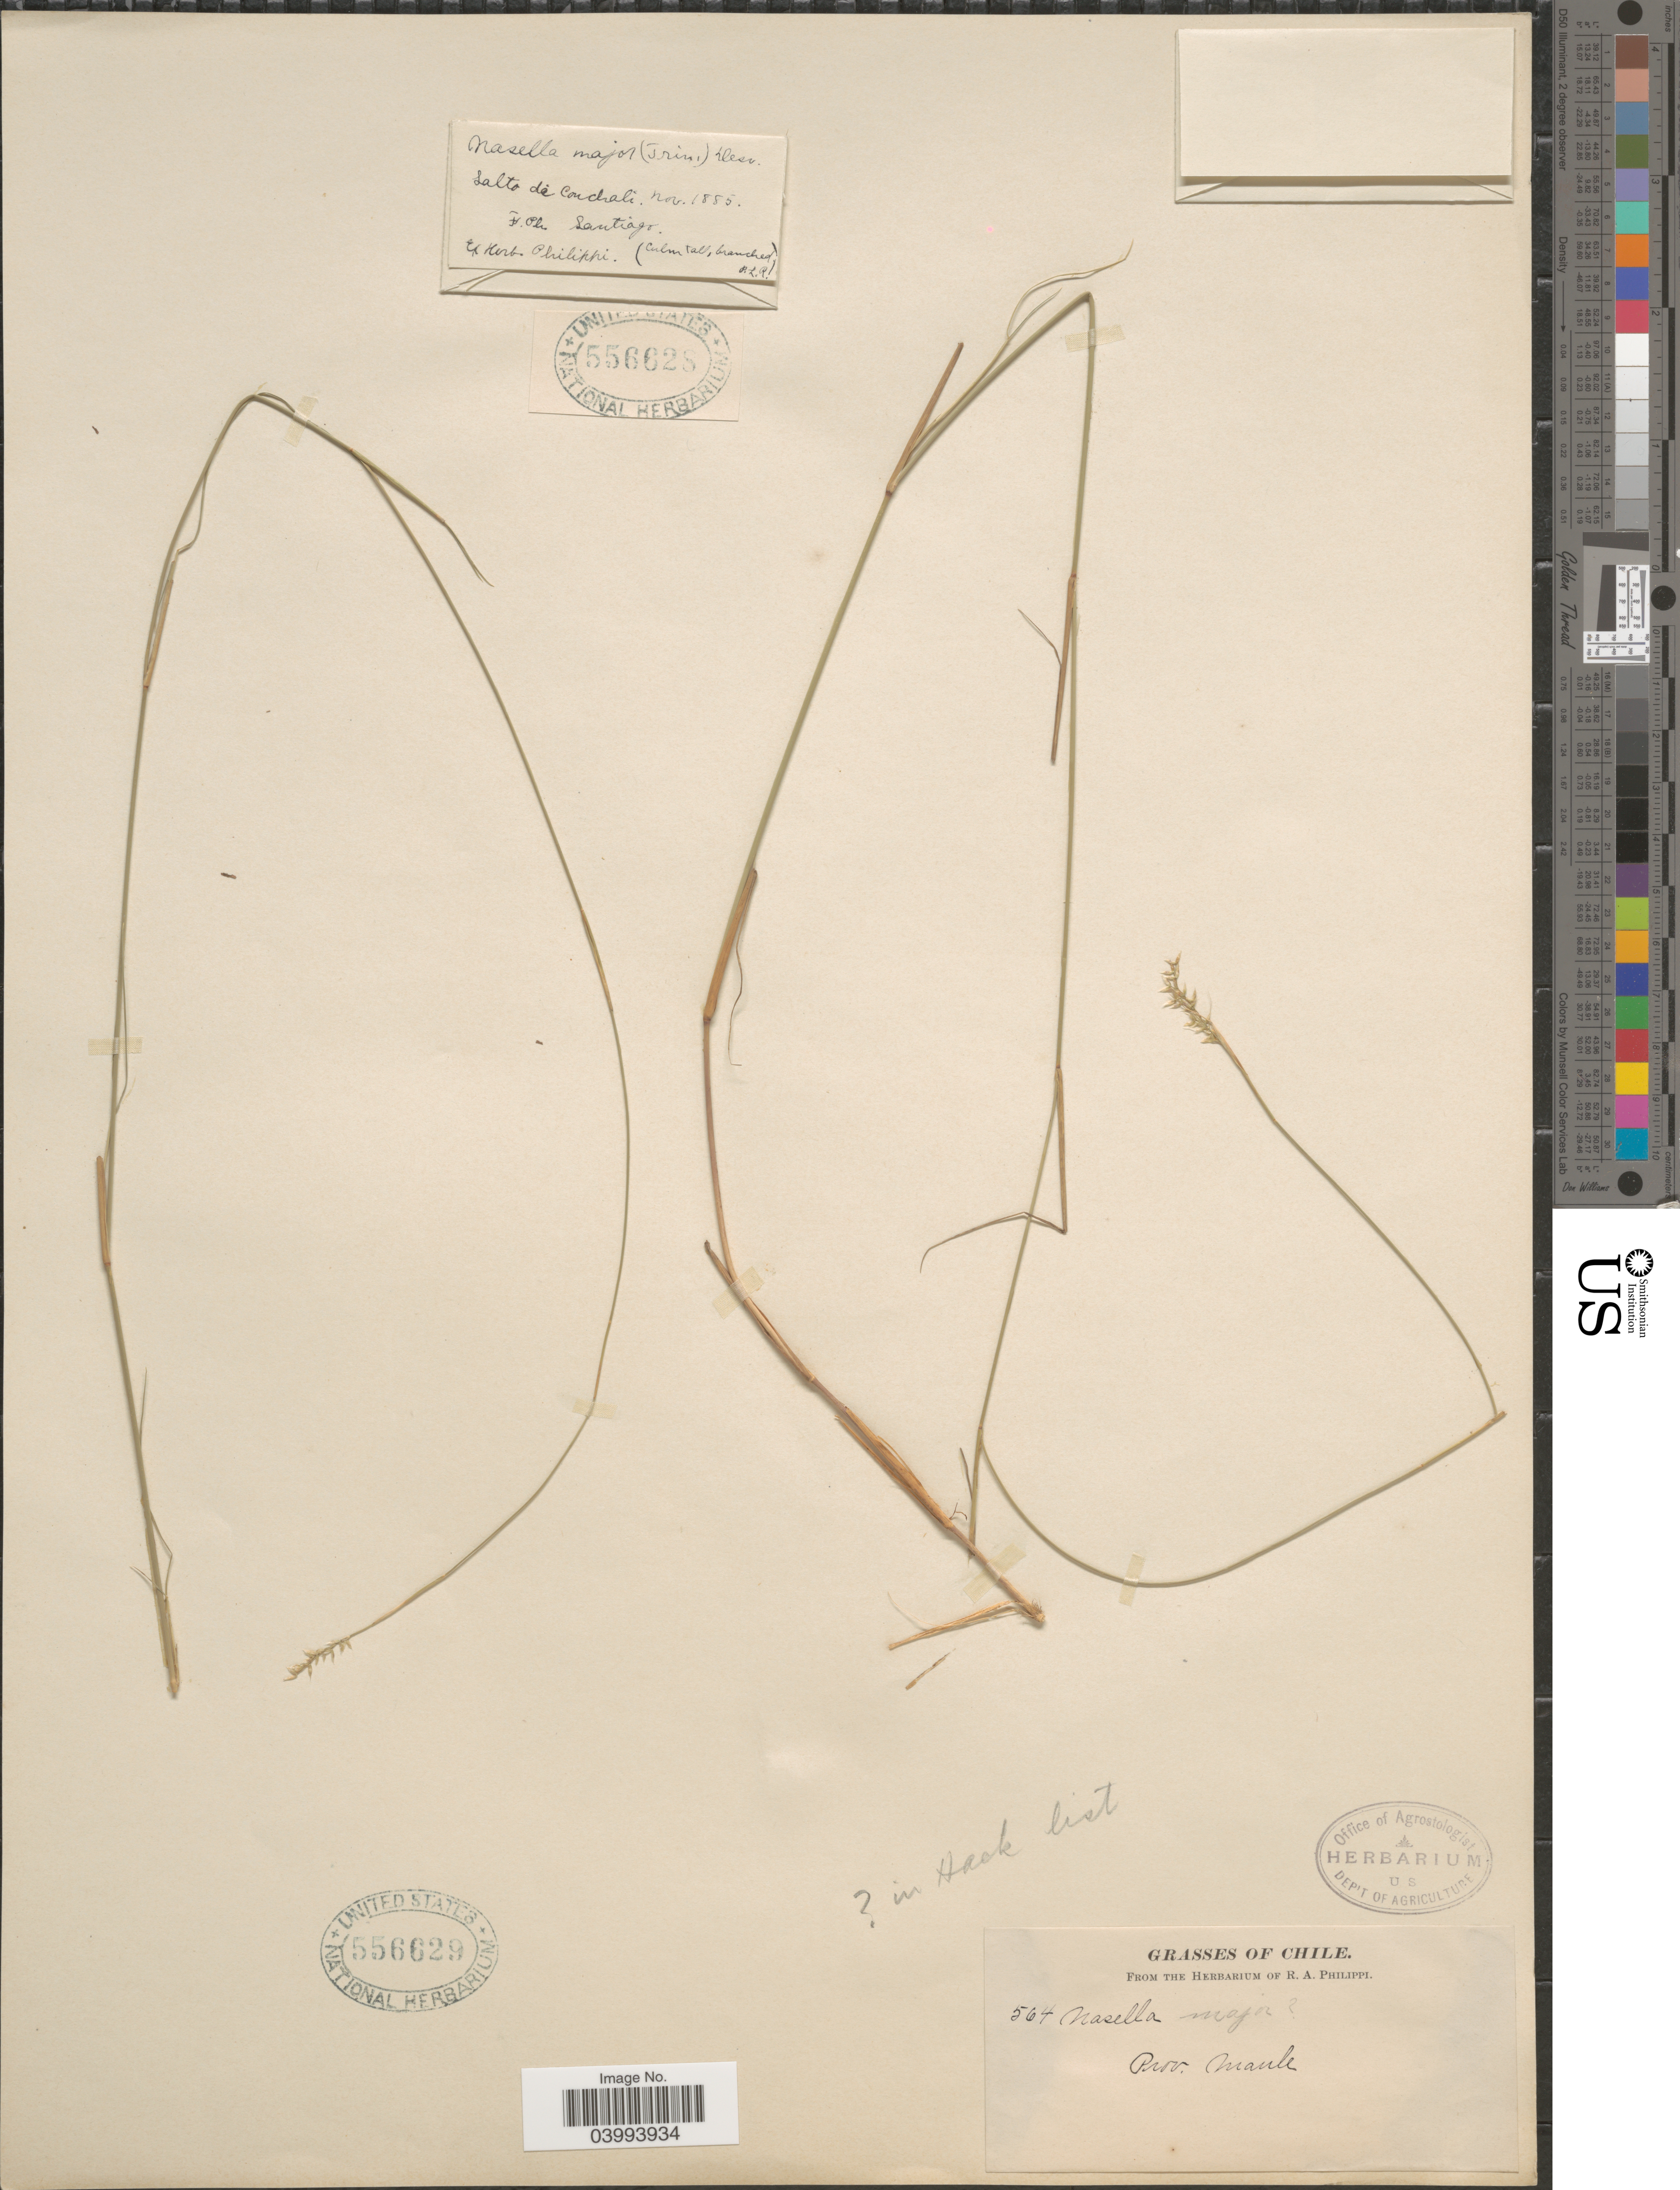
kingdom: Plantae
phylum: Tracheophyta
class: Liliopsida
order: Poales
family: Poaceae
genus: Nassella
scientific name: Nassella juncea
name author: Phil.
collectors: ex. herb. R.A. Philippi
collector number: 564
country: Chile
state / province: Maule (VII)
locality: Grasses of Chile.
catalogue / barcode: US 556629-2